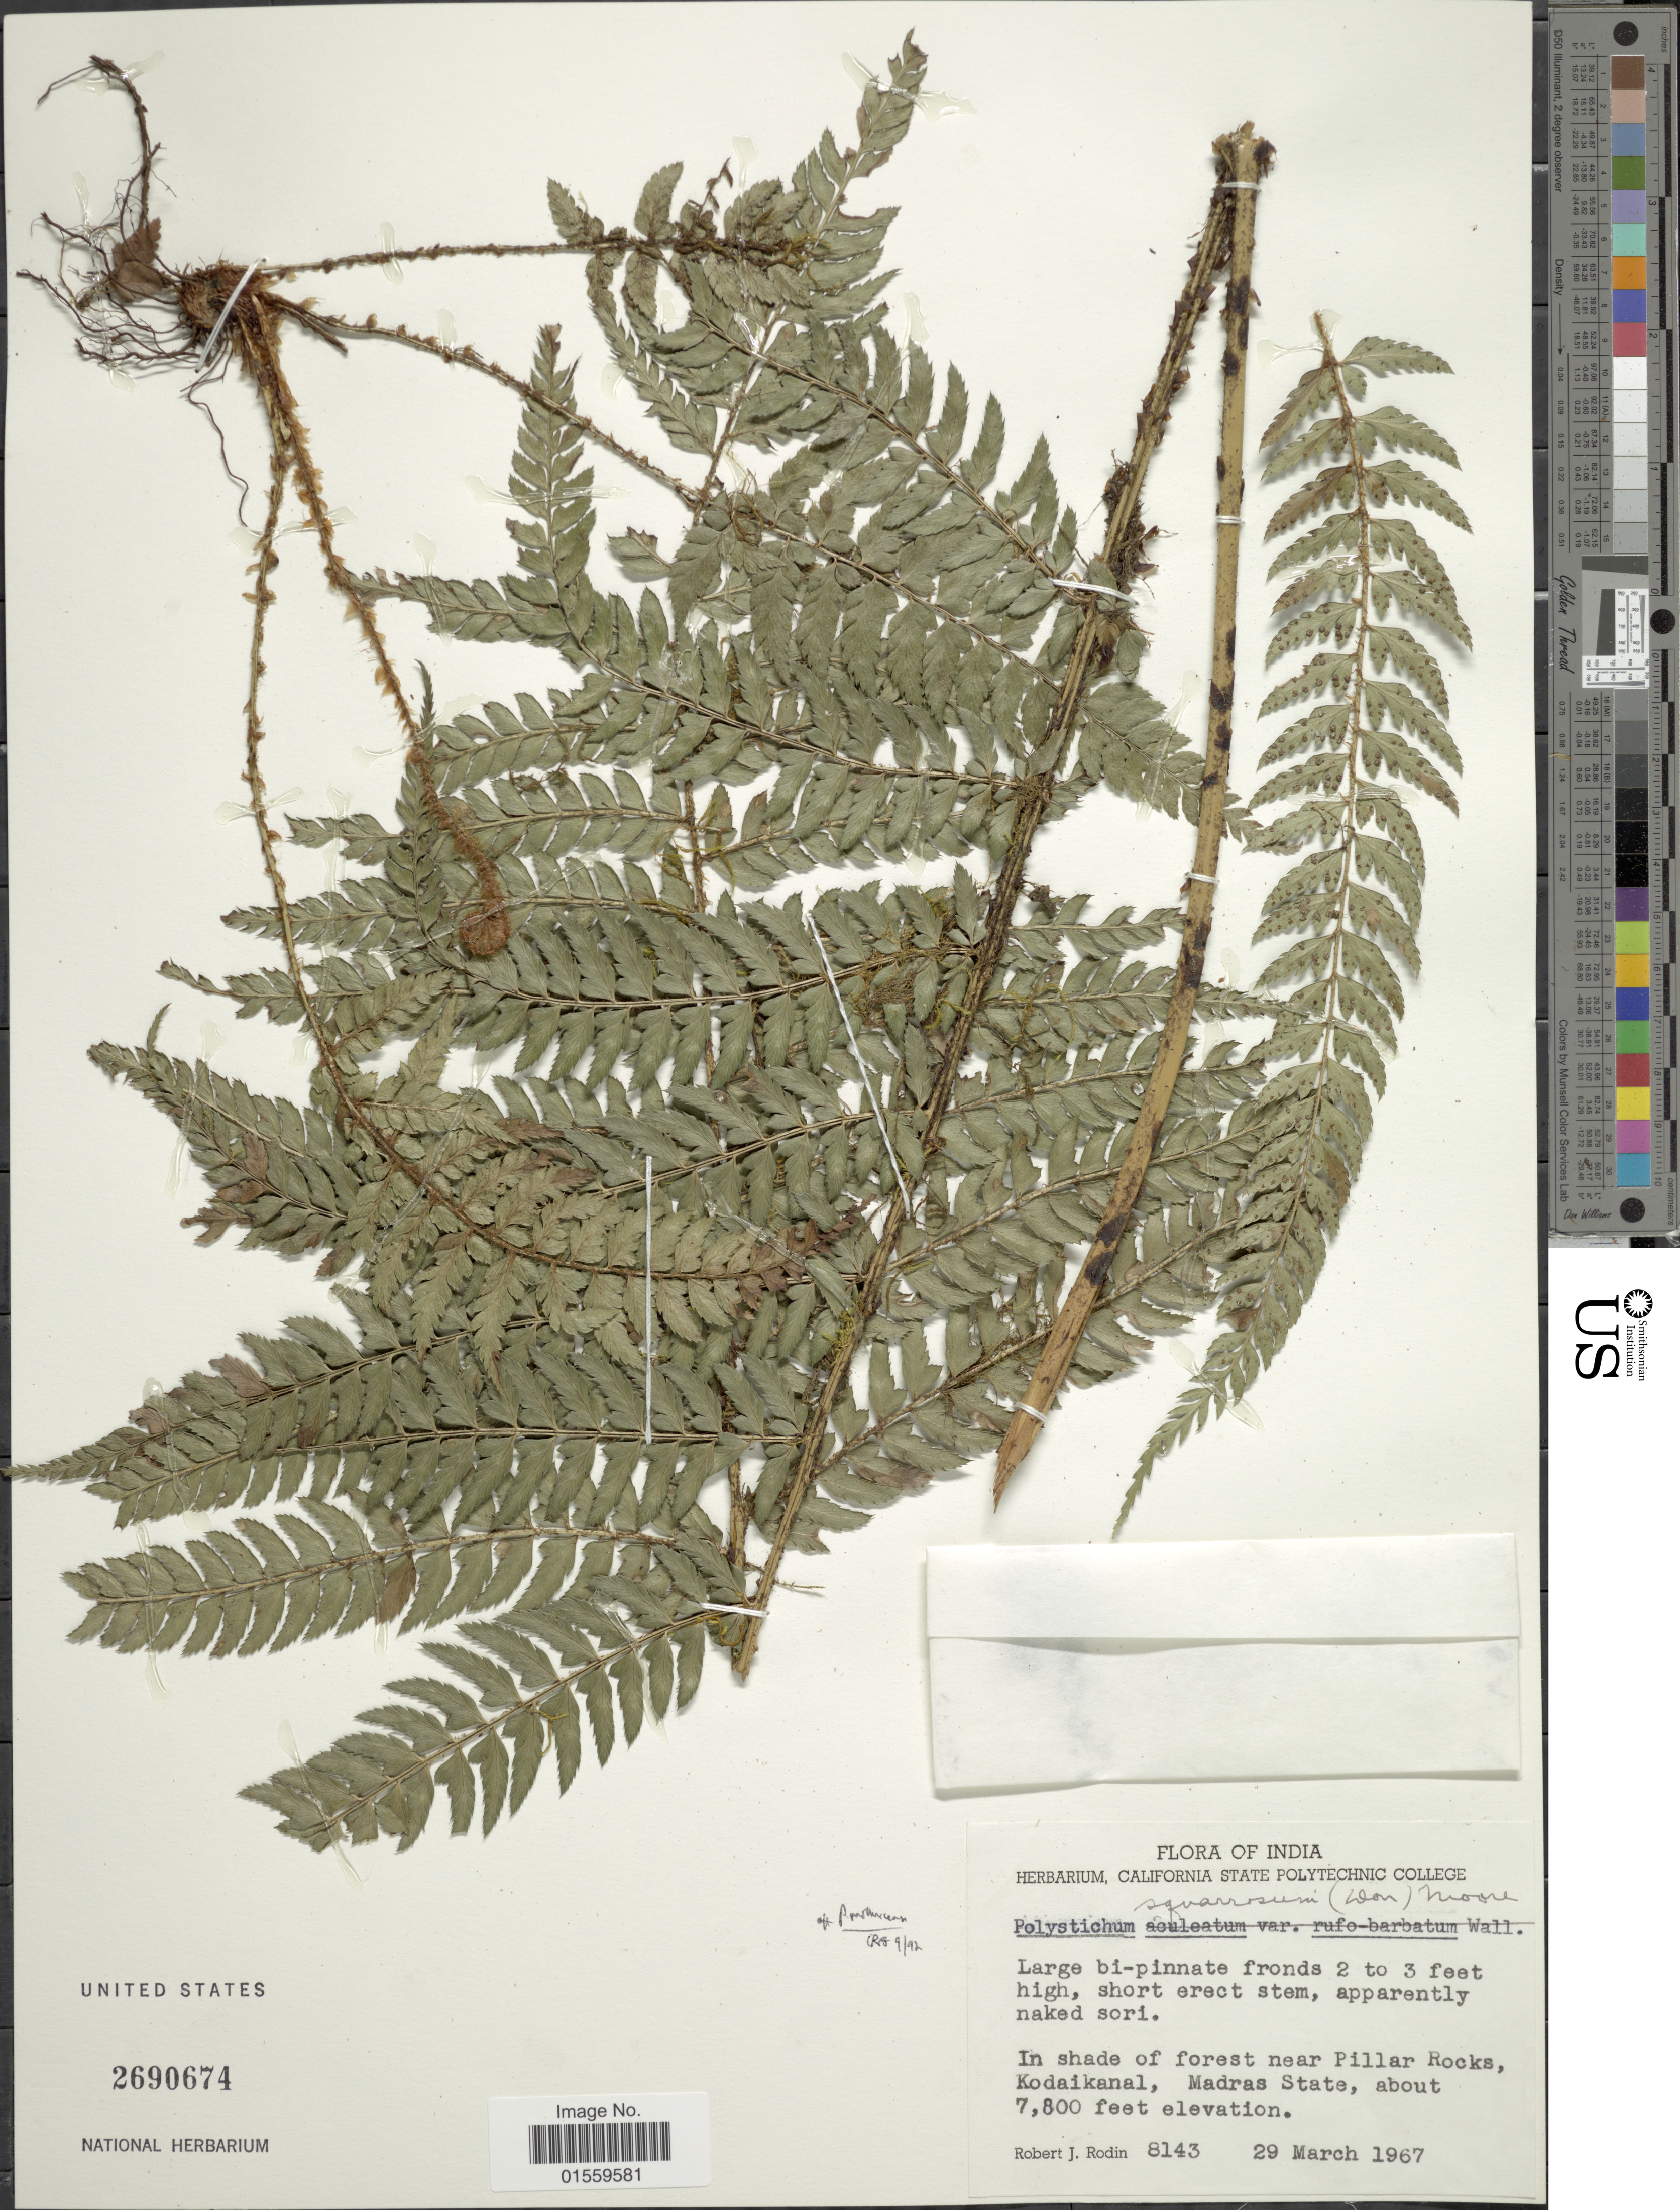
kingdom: Plantae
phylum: Tracheophyta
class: Polypodiopsida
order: Polypodiales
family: Dryopteridaceae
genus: Polystichum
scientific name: Polystichum squarrosum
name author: (D. Don) Fée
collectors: R. J. Rodin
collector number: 8143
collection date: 1967-03-29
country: India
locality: In shade of forest near Pillar Rocks, Kodaikanal, Madras State.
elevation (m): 2377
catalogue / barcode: US 2690674